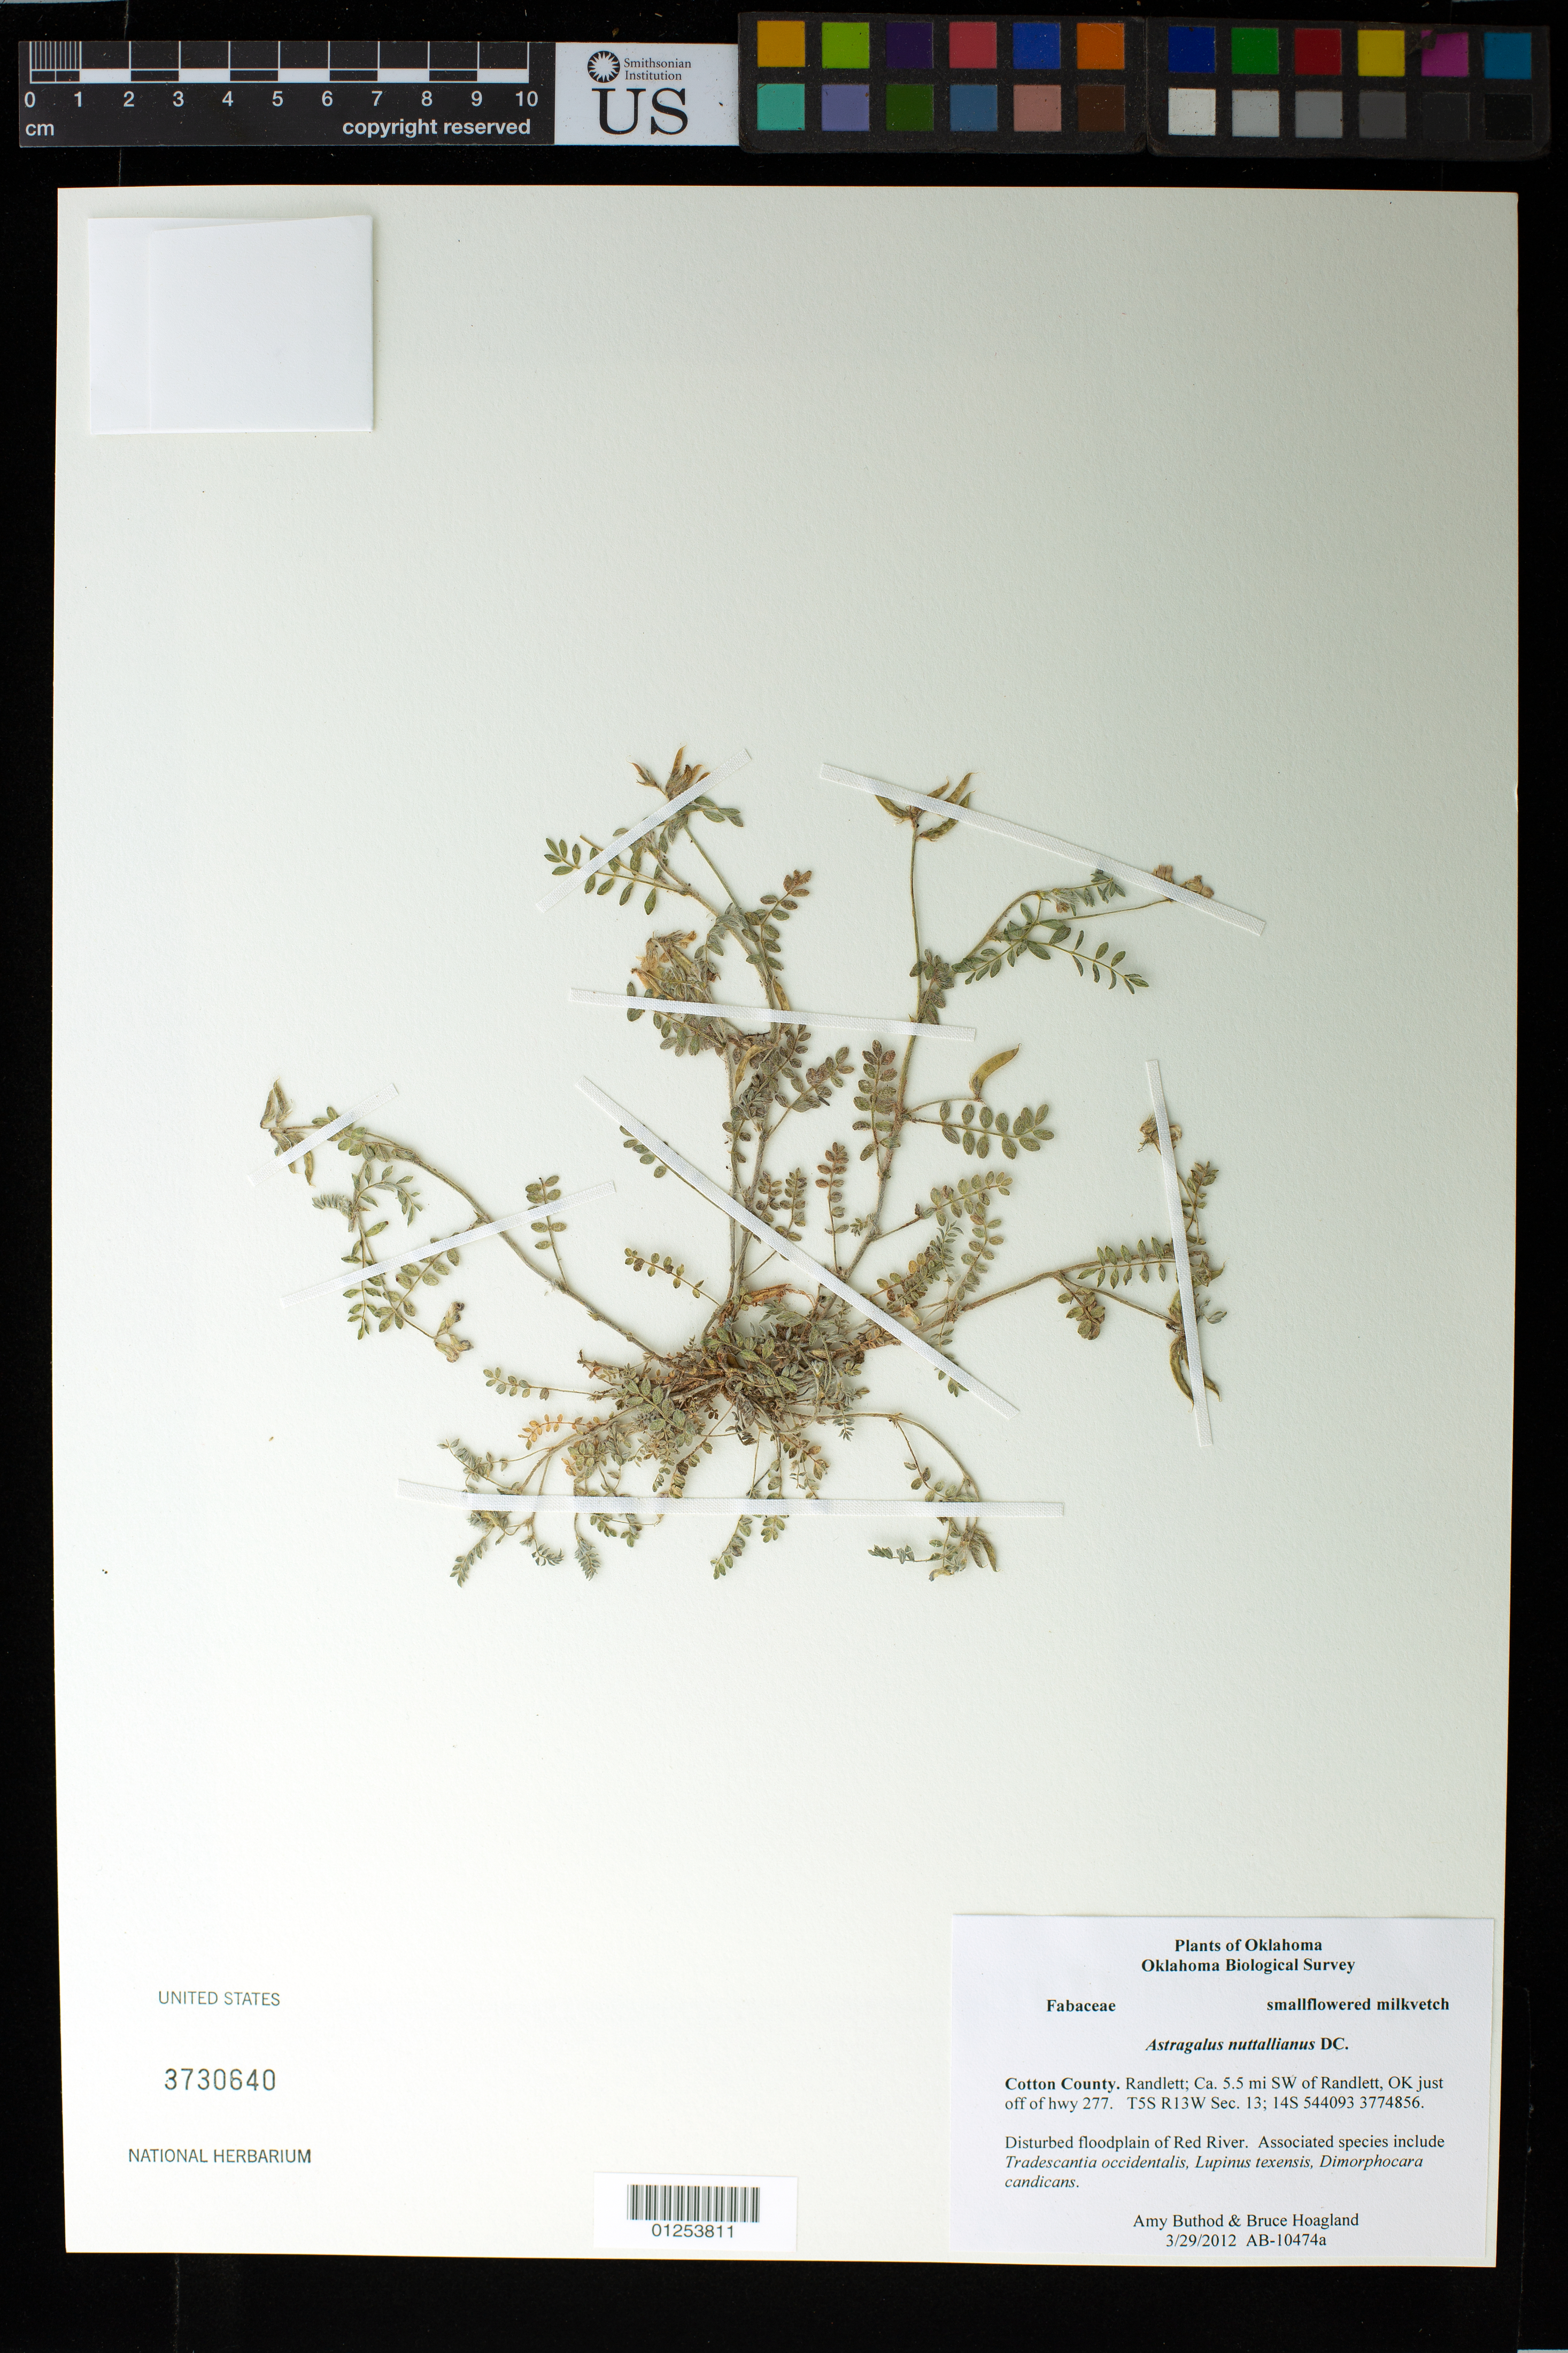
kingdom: Plantae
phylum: Tracheophyta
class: Magnoliopsida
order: Fabales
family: Fabaceae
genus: Astragalus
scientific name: Astragalus nuttallianus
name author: DC.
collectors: A. Buthod & B. Hoagland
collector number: AB-10474a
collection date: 2012-03-29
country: United States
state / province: Oklahoma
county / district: Cotton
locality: Randlett; Ca. 5.5 mi SW of Randlett, OK just off of hwy 27. TS5 R13W Sec.13. 14 S 544093 3774856.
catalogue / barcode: US 3730640